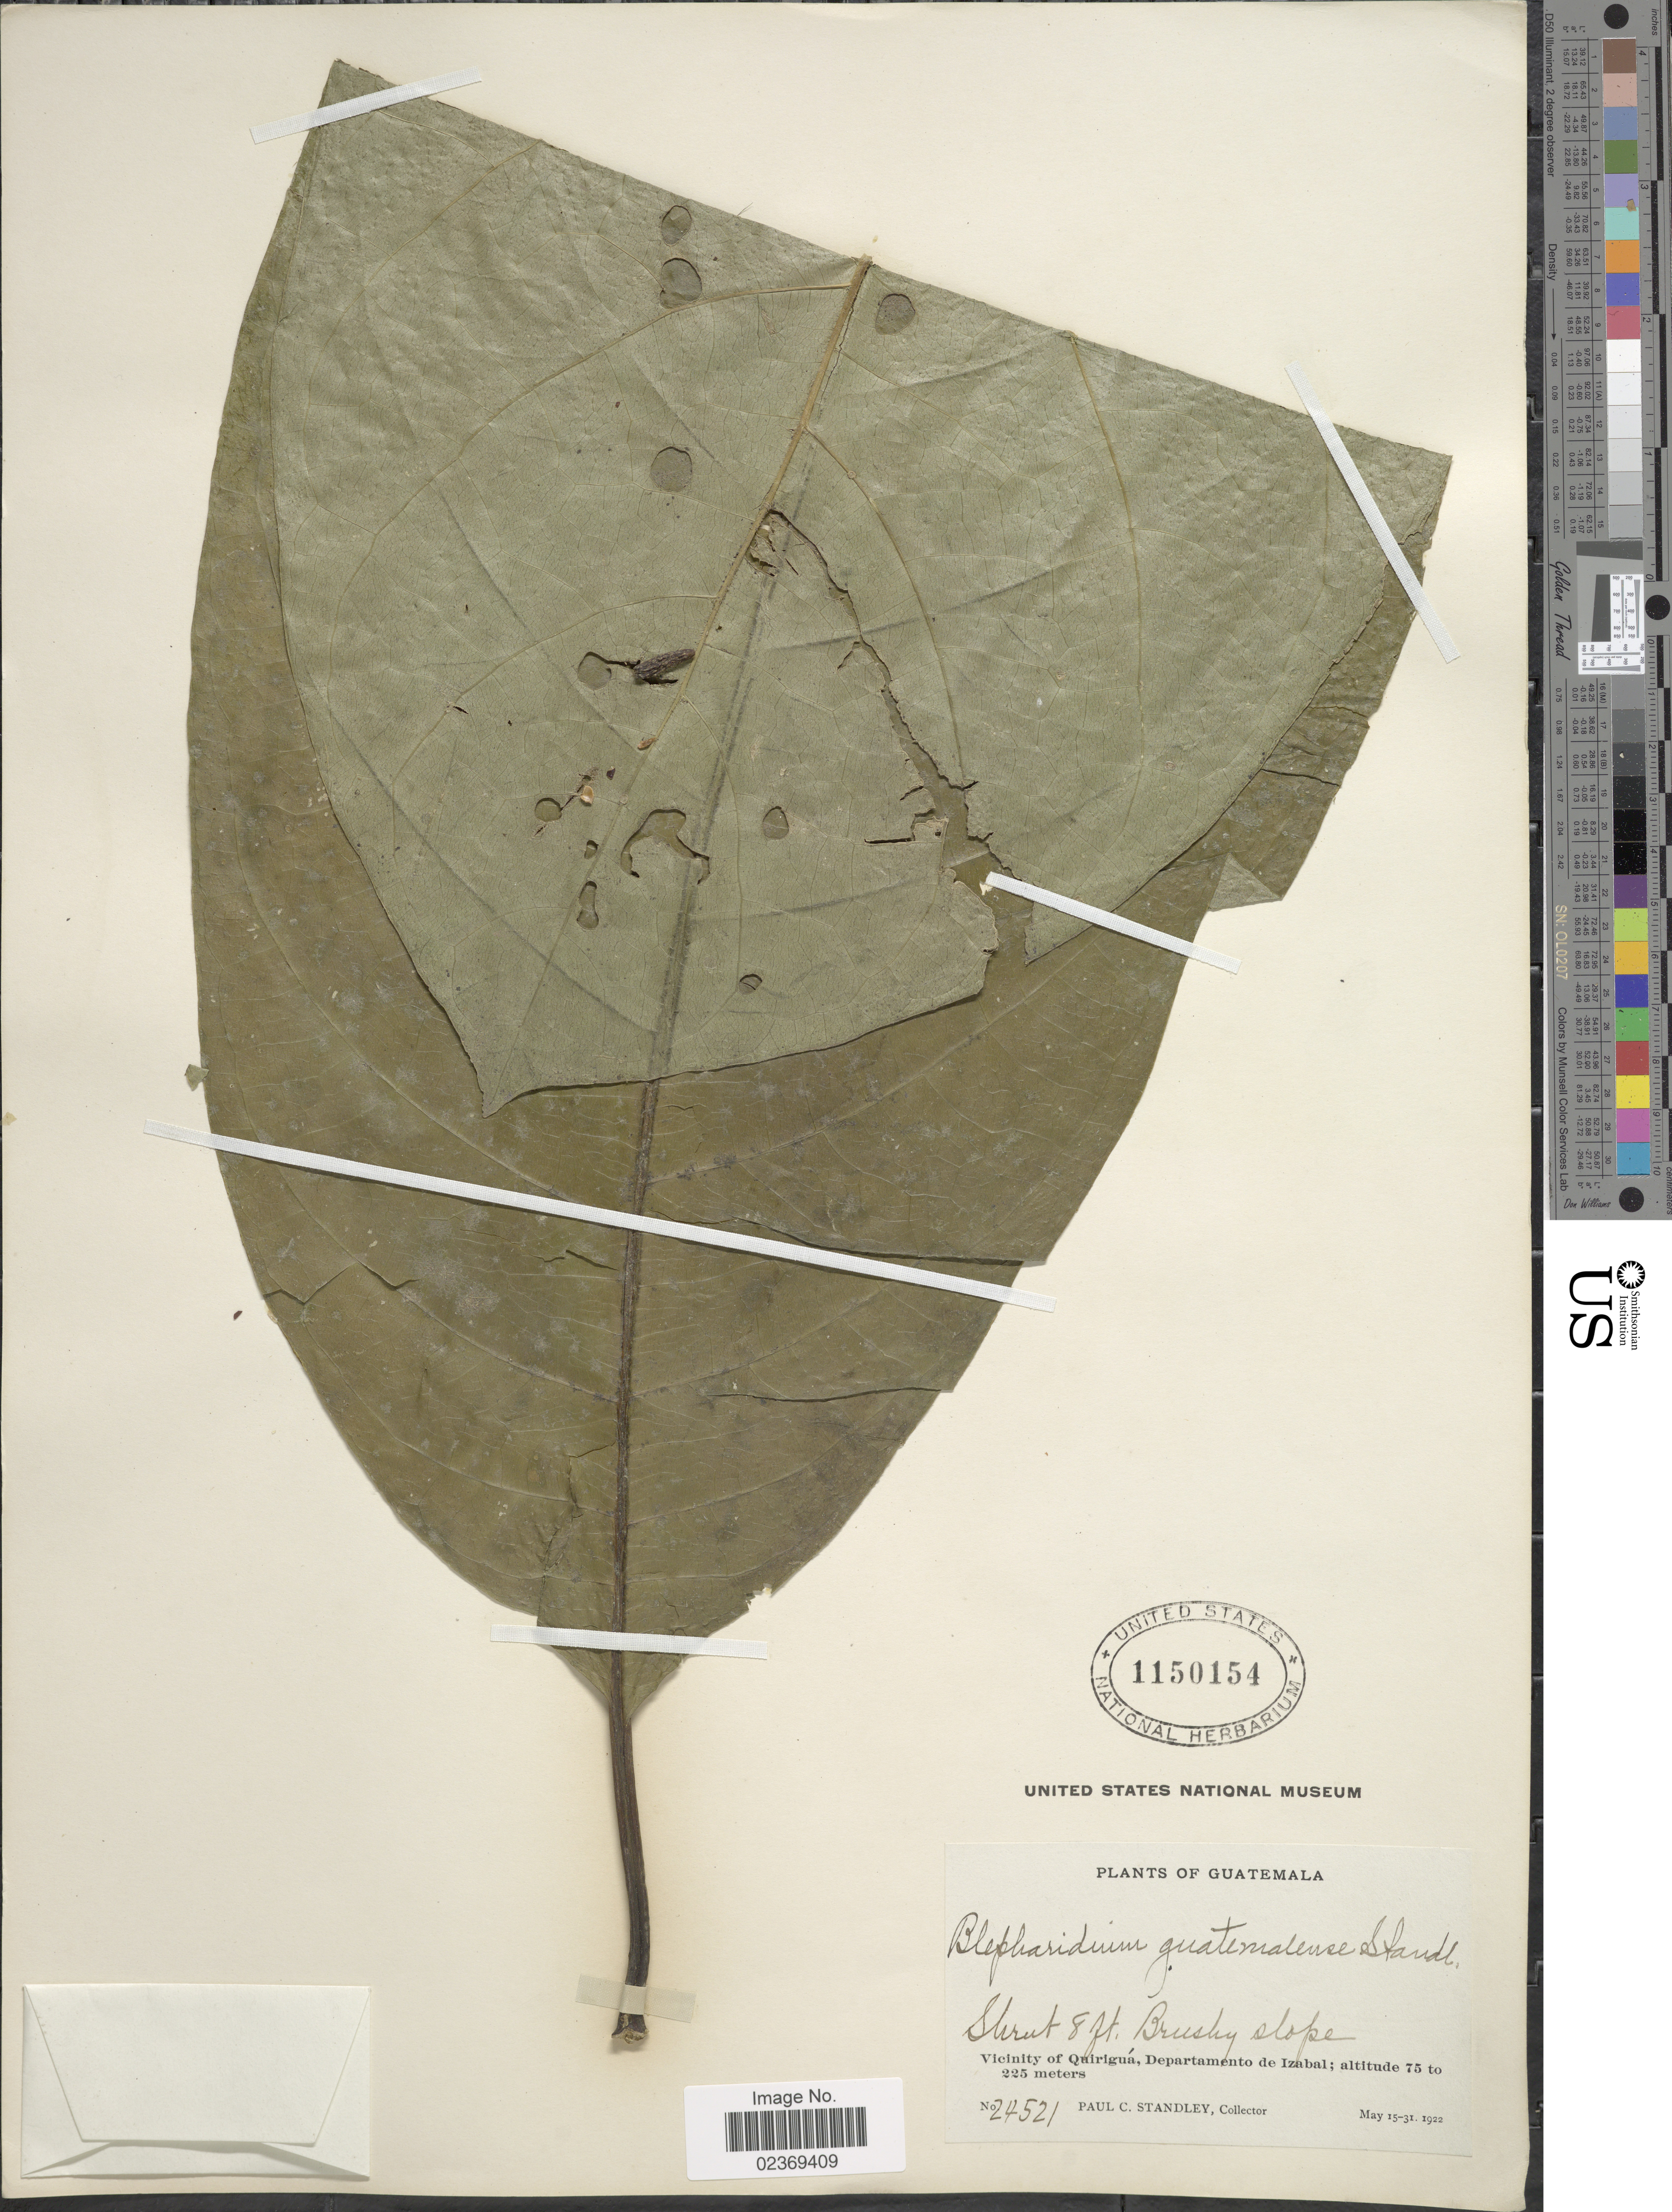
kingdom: Plantae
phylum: Tracheophyta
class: Magnoliopsida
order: Gentianales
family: Rubiaceae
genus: Blepharidium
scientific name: Blepharidium guatemalense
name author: Standl.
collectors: P. C. Standley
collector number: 24521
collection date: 1922-05-15/1922-05-31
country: Guatemala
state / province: Izabal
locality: Brushy slope, Vicinity of Quirigua.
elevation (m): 75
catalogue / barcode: US 1150154